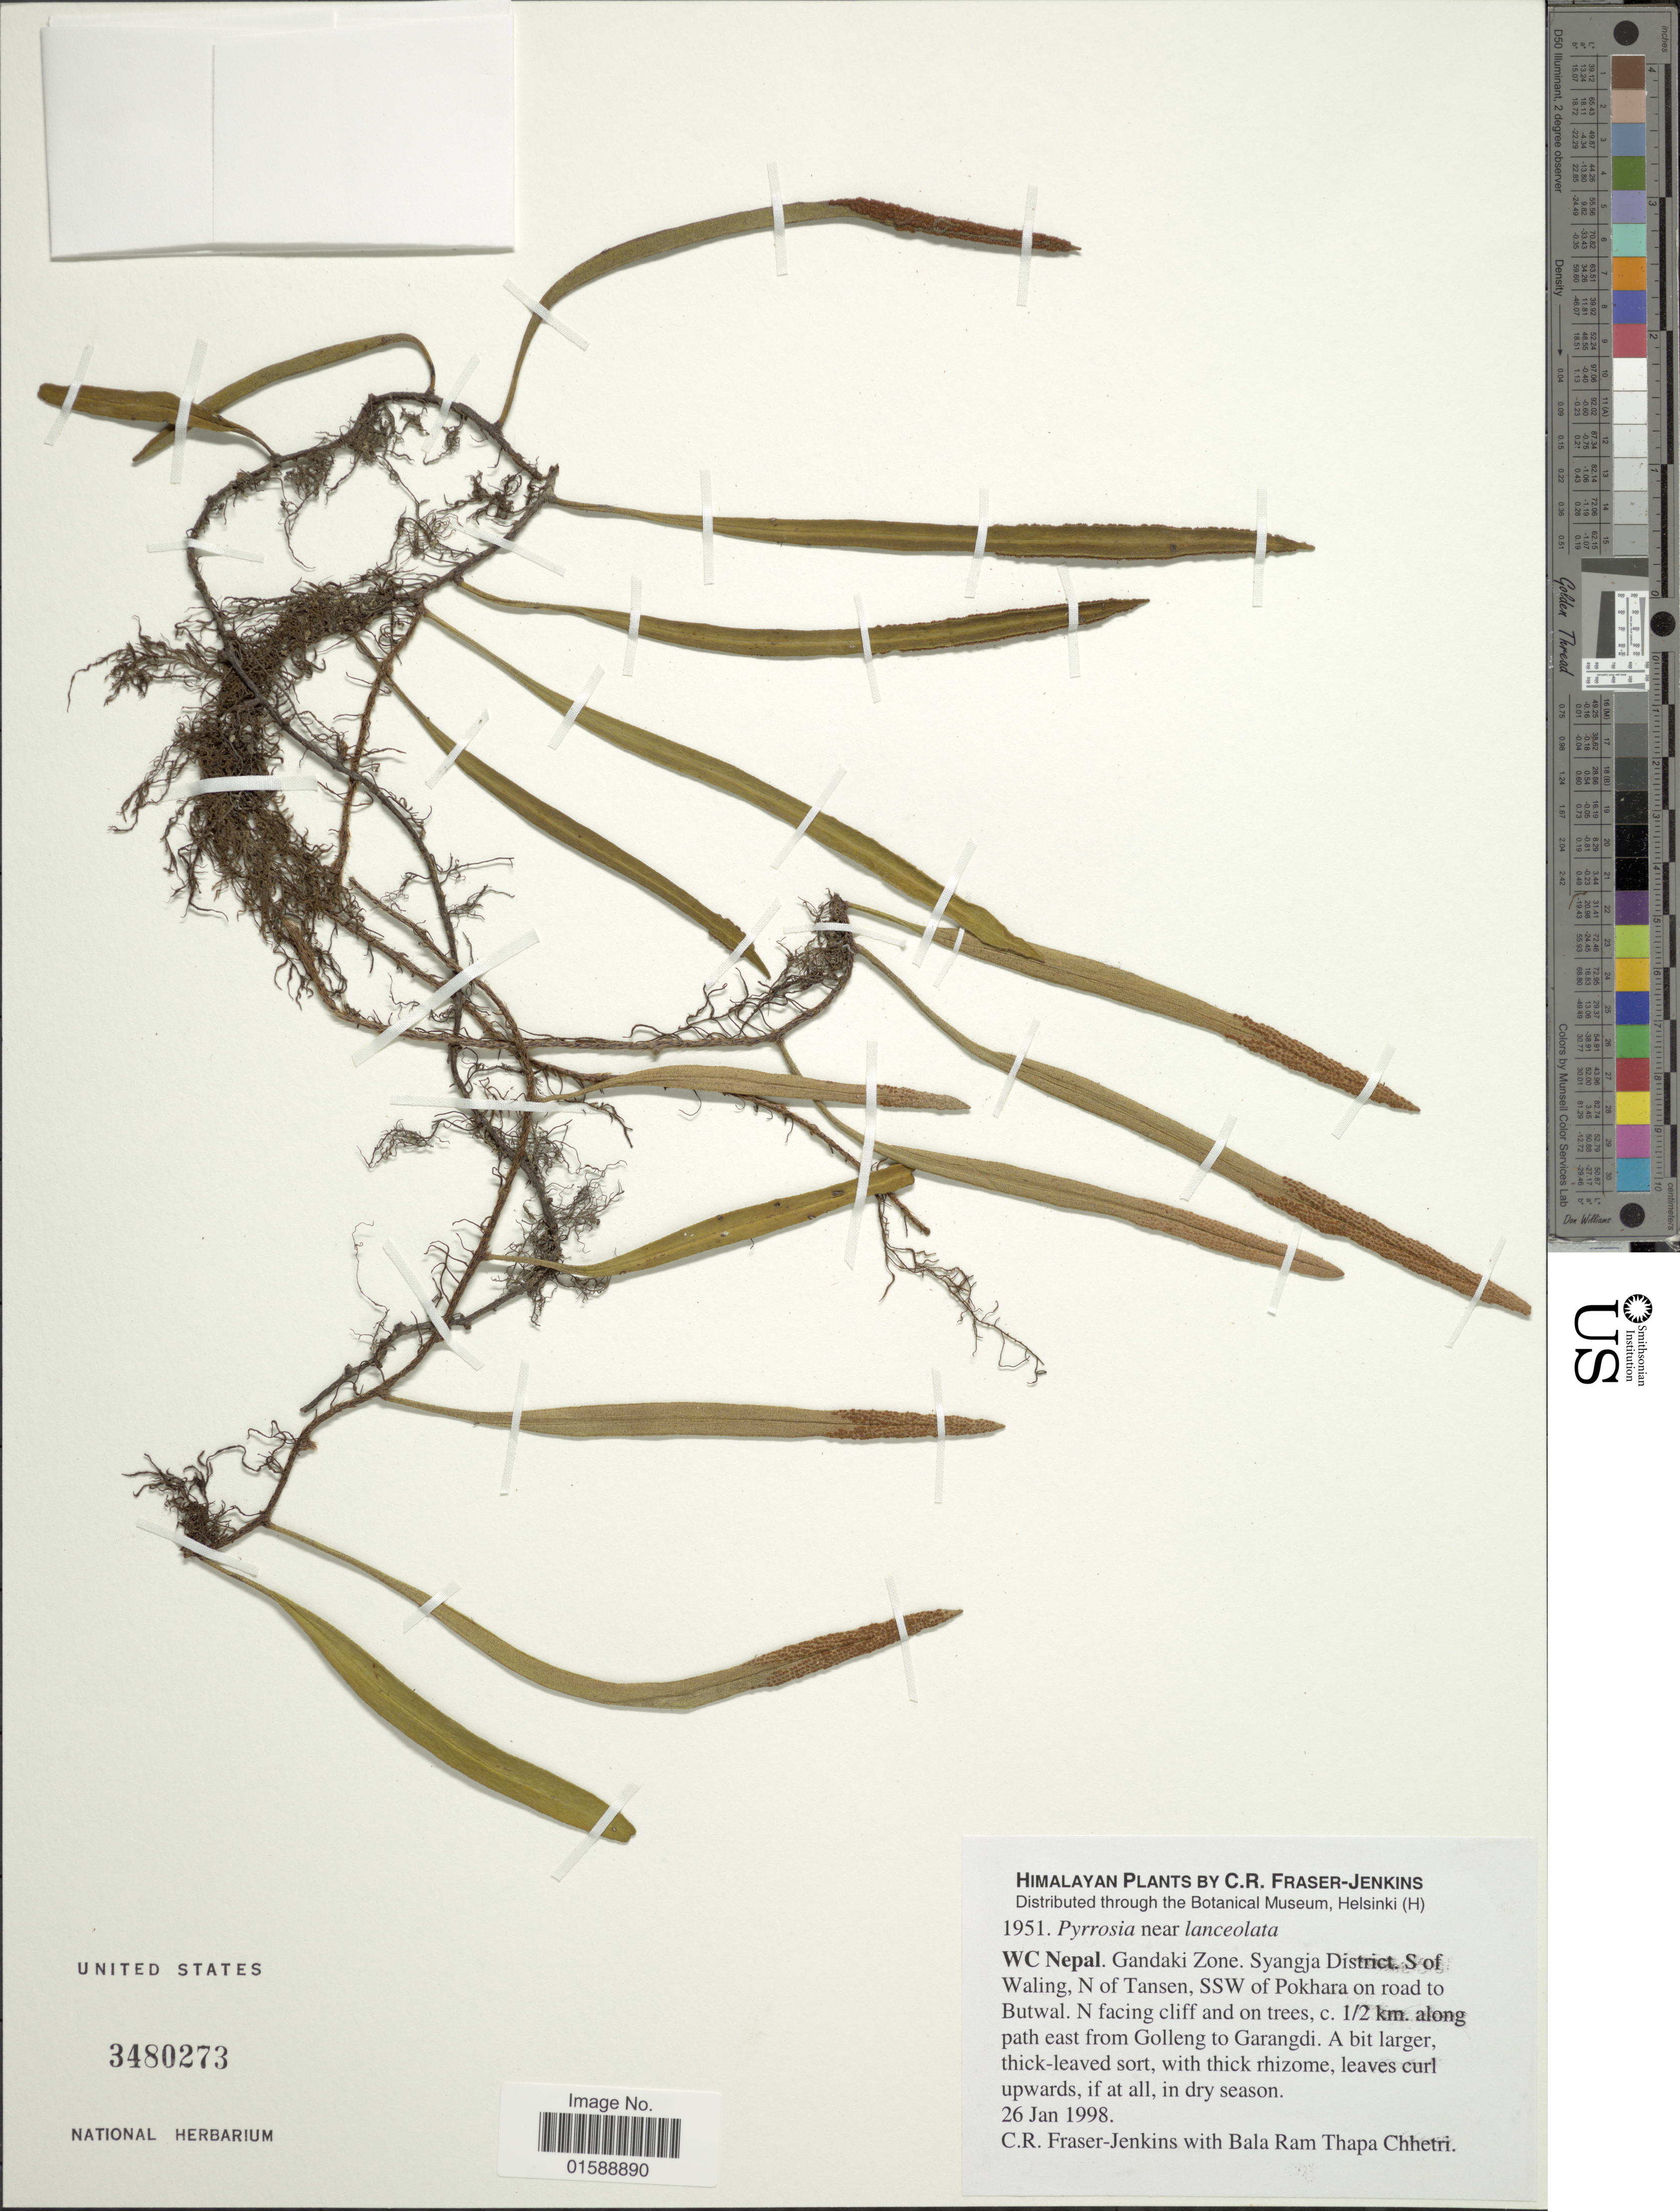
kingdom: Plantae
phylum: Tracheophyta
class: Polypodiopsida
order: Polypodiales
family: Polypodiaceae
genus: Pyrrosia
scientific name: Pyrrosia lanceolata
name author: (L.) Farw.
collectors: C. R. Fraser-Jenkins & B. Thapa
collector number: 1951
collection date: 1998-01-26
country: Nepal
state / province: Gandaki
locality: Himalayan. WC Nepal. Syangja District. S. of Waling, N of Tansen, SSW of Pokhara on road to Butwal, N facing cliff and on trees, c. 1/2 km. along path east from Golleng to Garangdi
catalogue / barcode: US 3480273